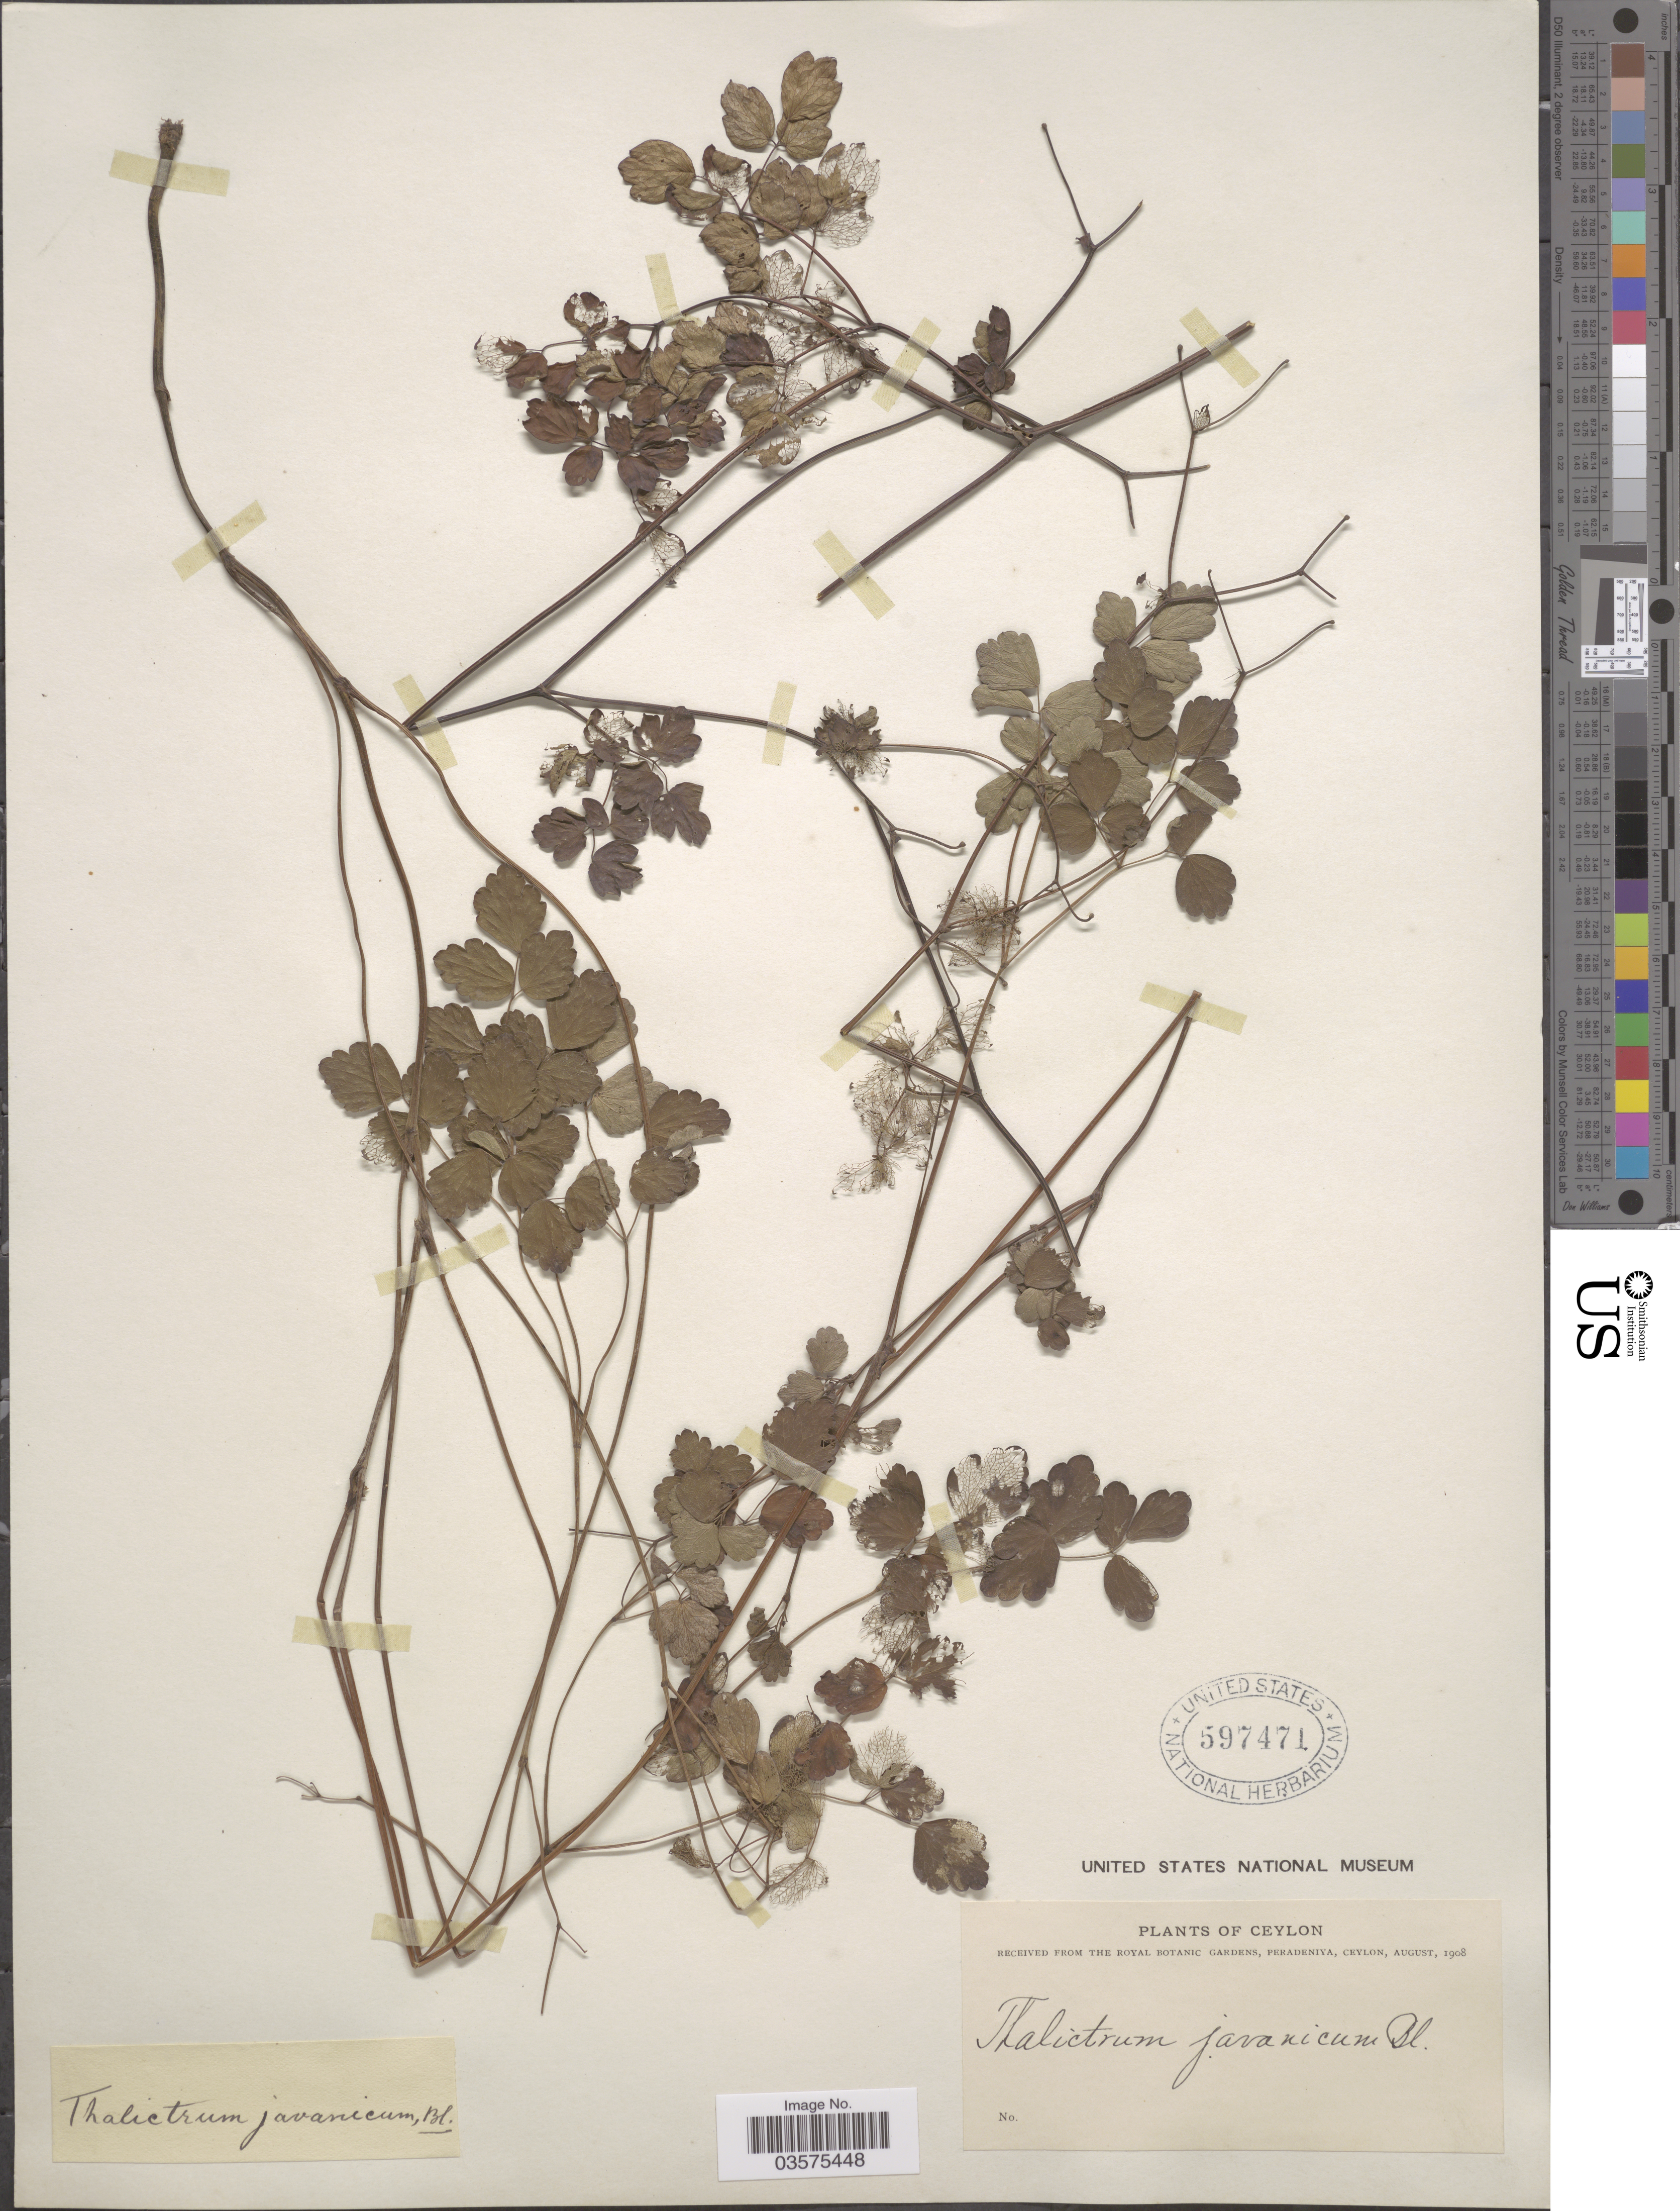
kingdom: Plantae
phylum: Tracheophyta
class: Magnoliopsida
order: Ranunculales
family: Ranunculaceae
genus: Thalictrum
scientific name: Thalictrum javanicum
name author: Blume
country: Sri Lanka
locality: Ceylon.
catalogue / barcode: US 597471